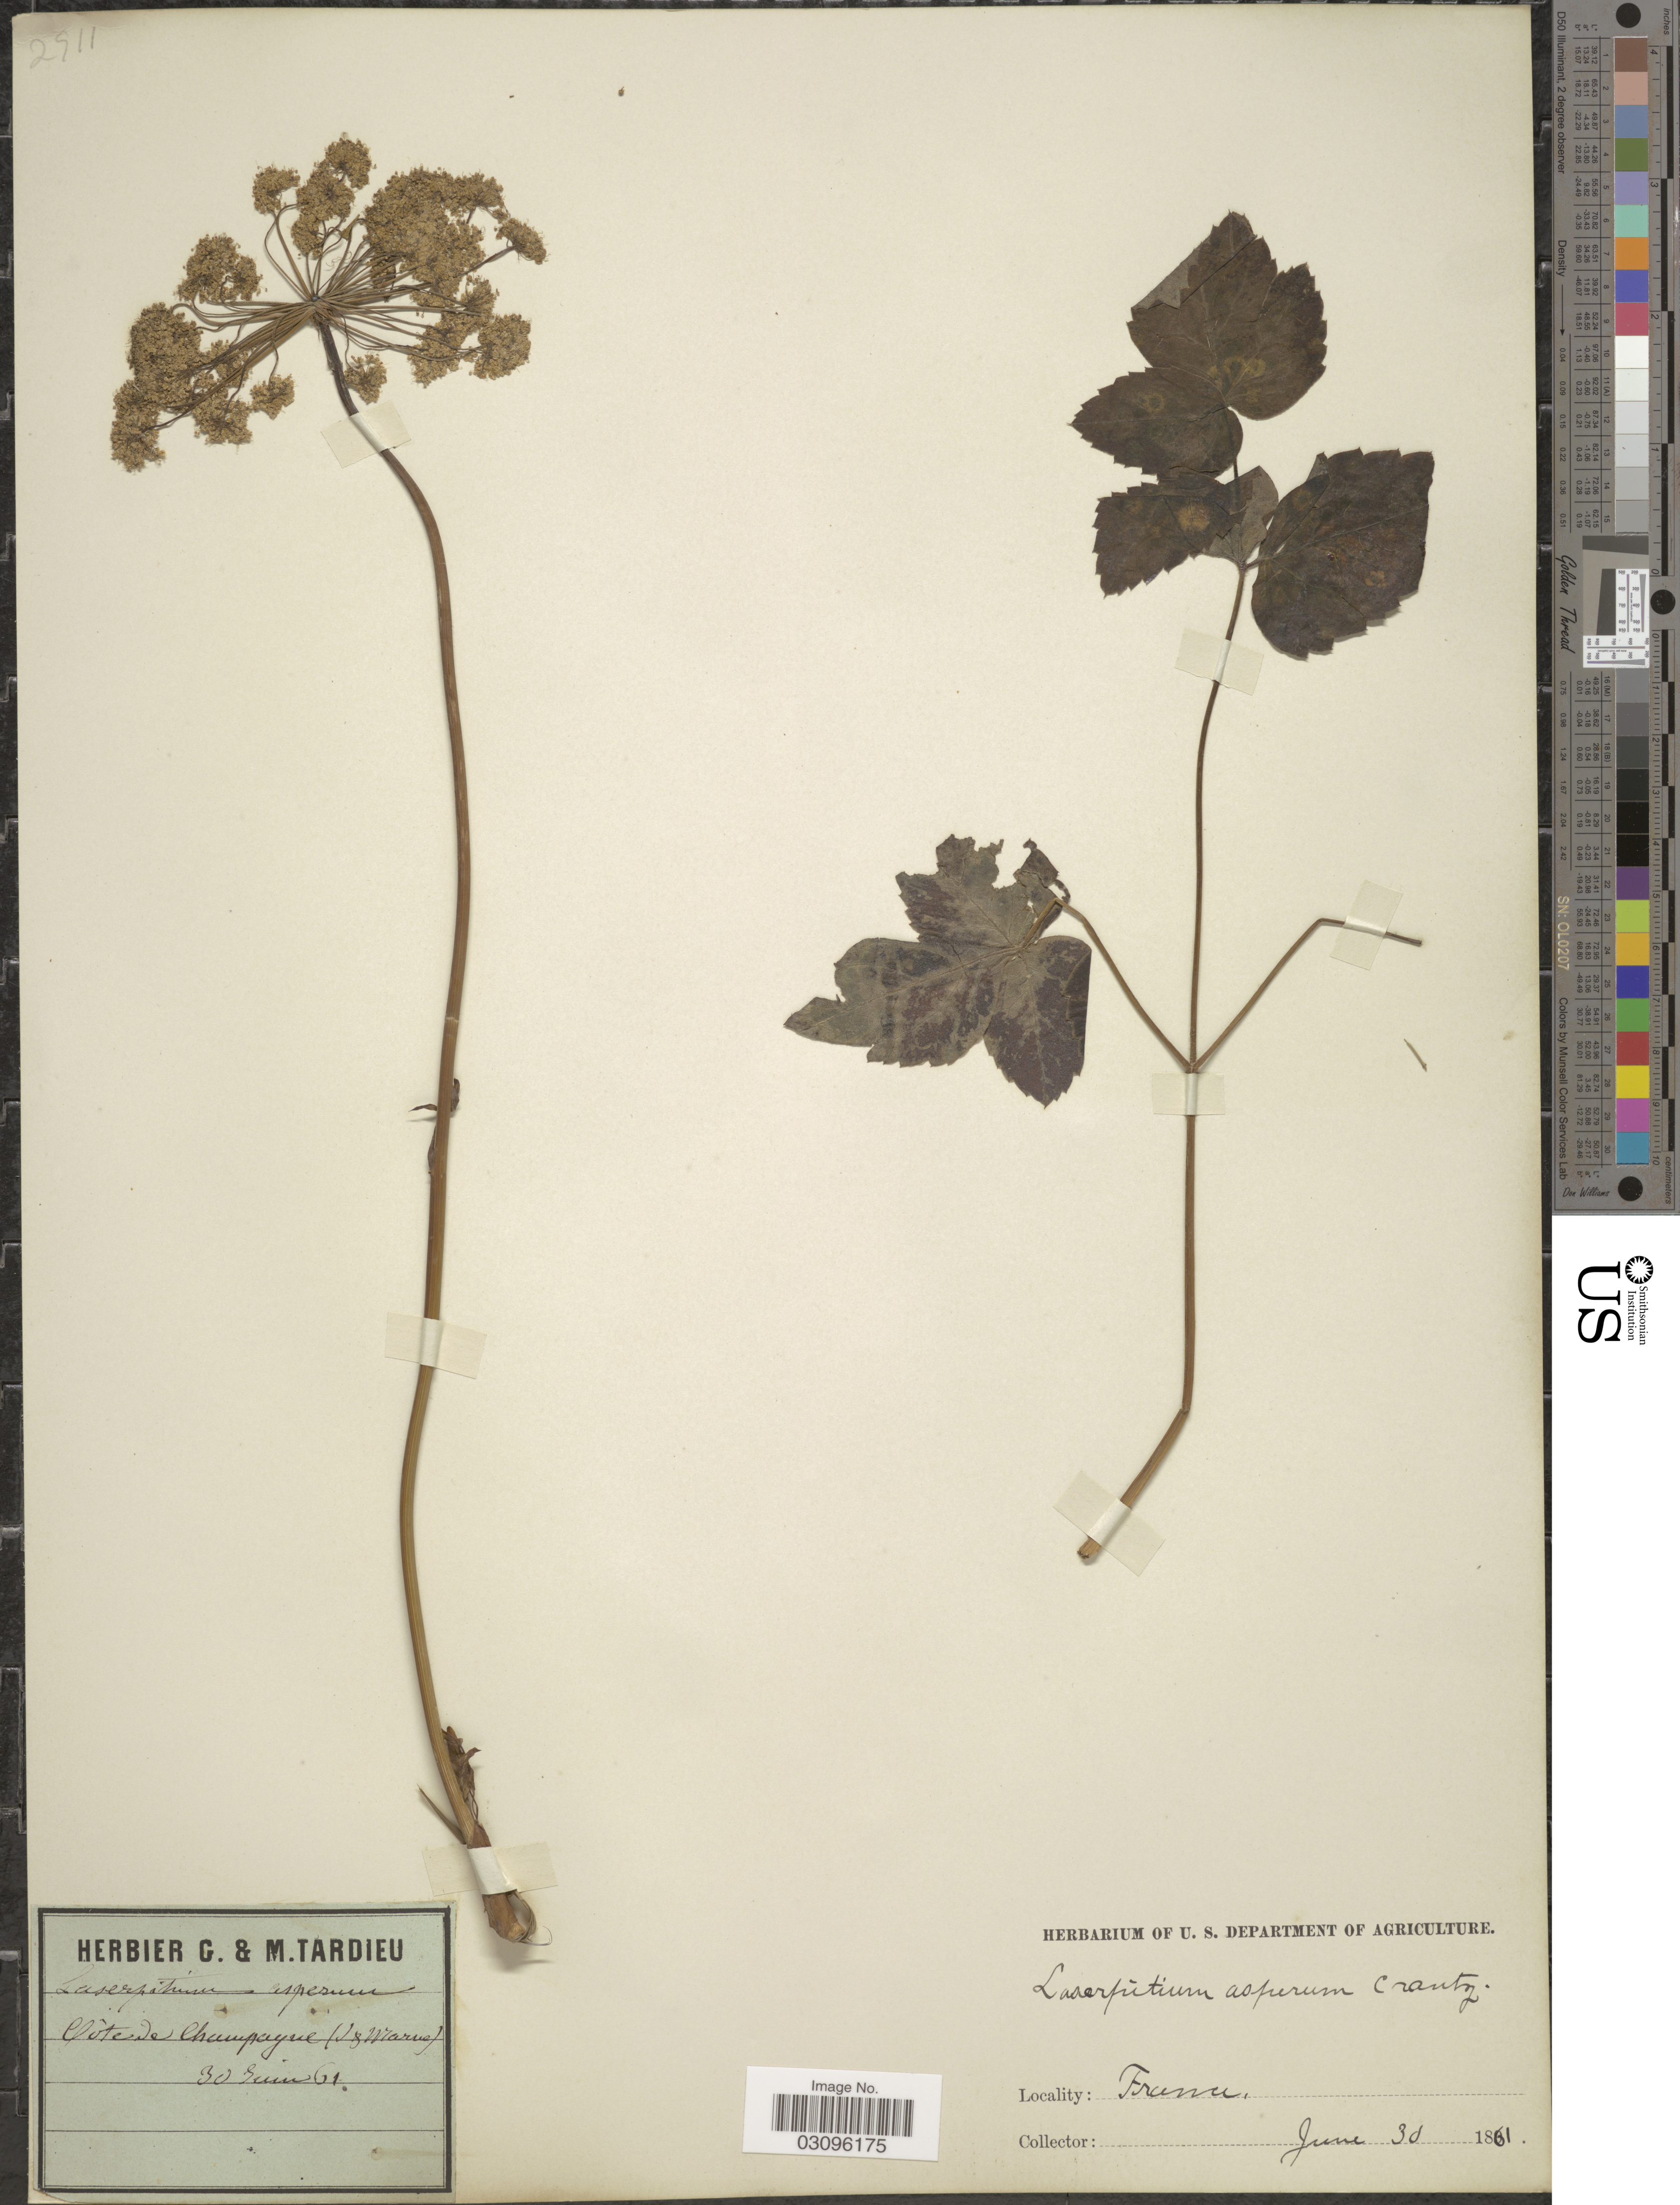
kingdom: Plantae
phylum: Tracheophyta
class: Magnoliopsida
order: Apiales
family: Apiaceae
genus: Laserpitium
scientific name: Laserpitium asperum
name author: Crantz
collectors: Ex herb. G. & M. Tardieu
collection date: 1861-06-30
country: France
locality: Côte de Champagne (I.S. Marne).